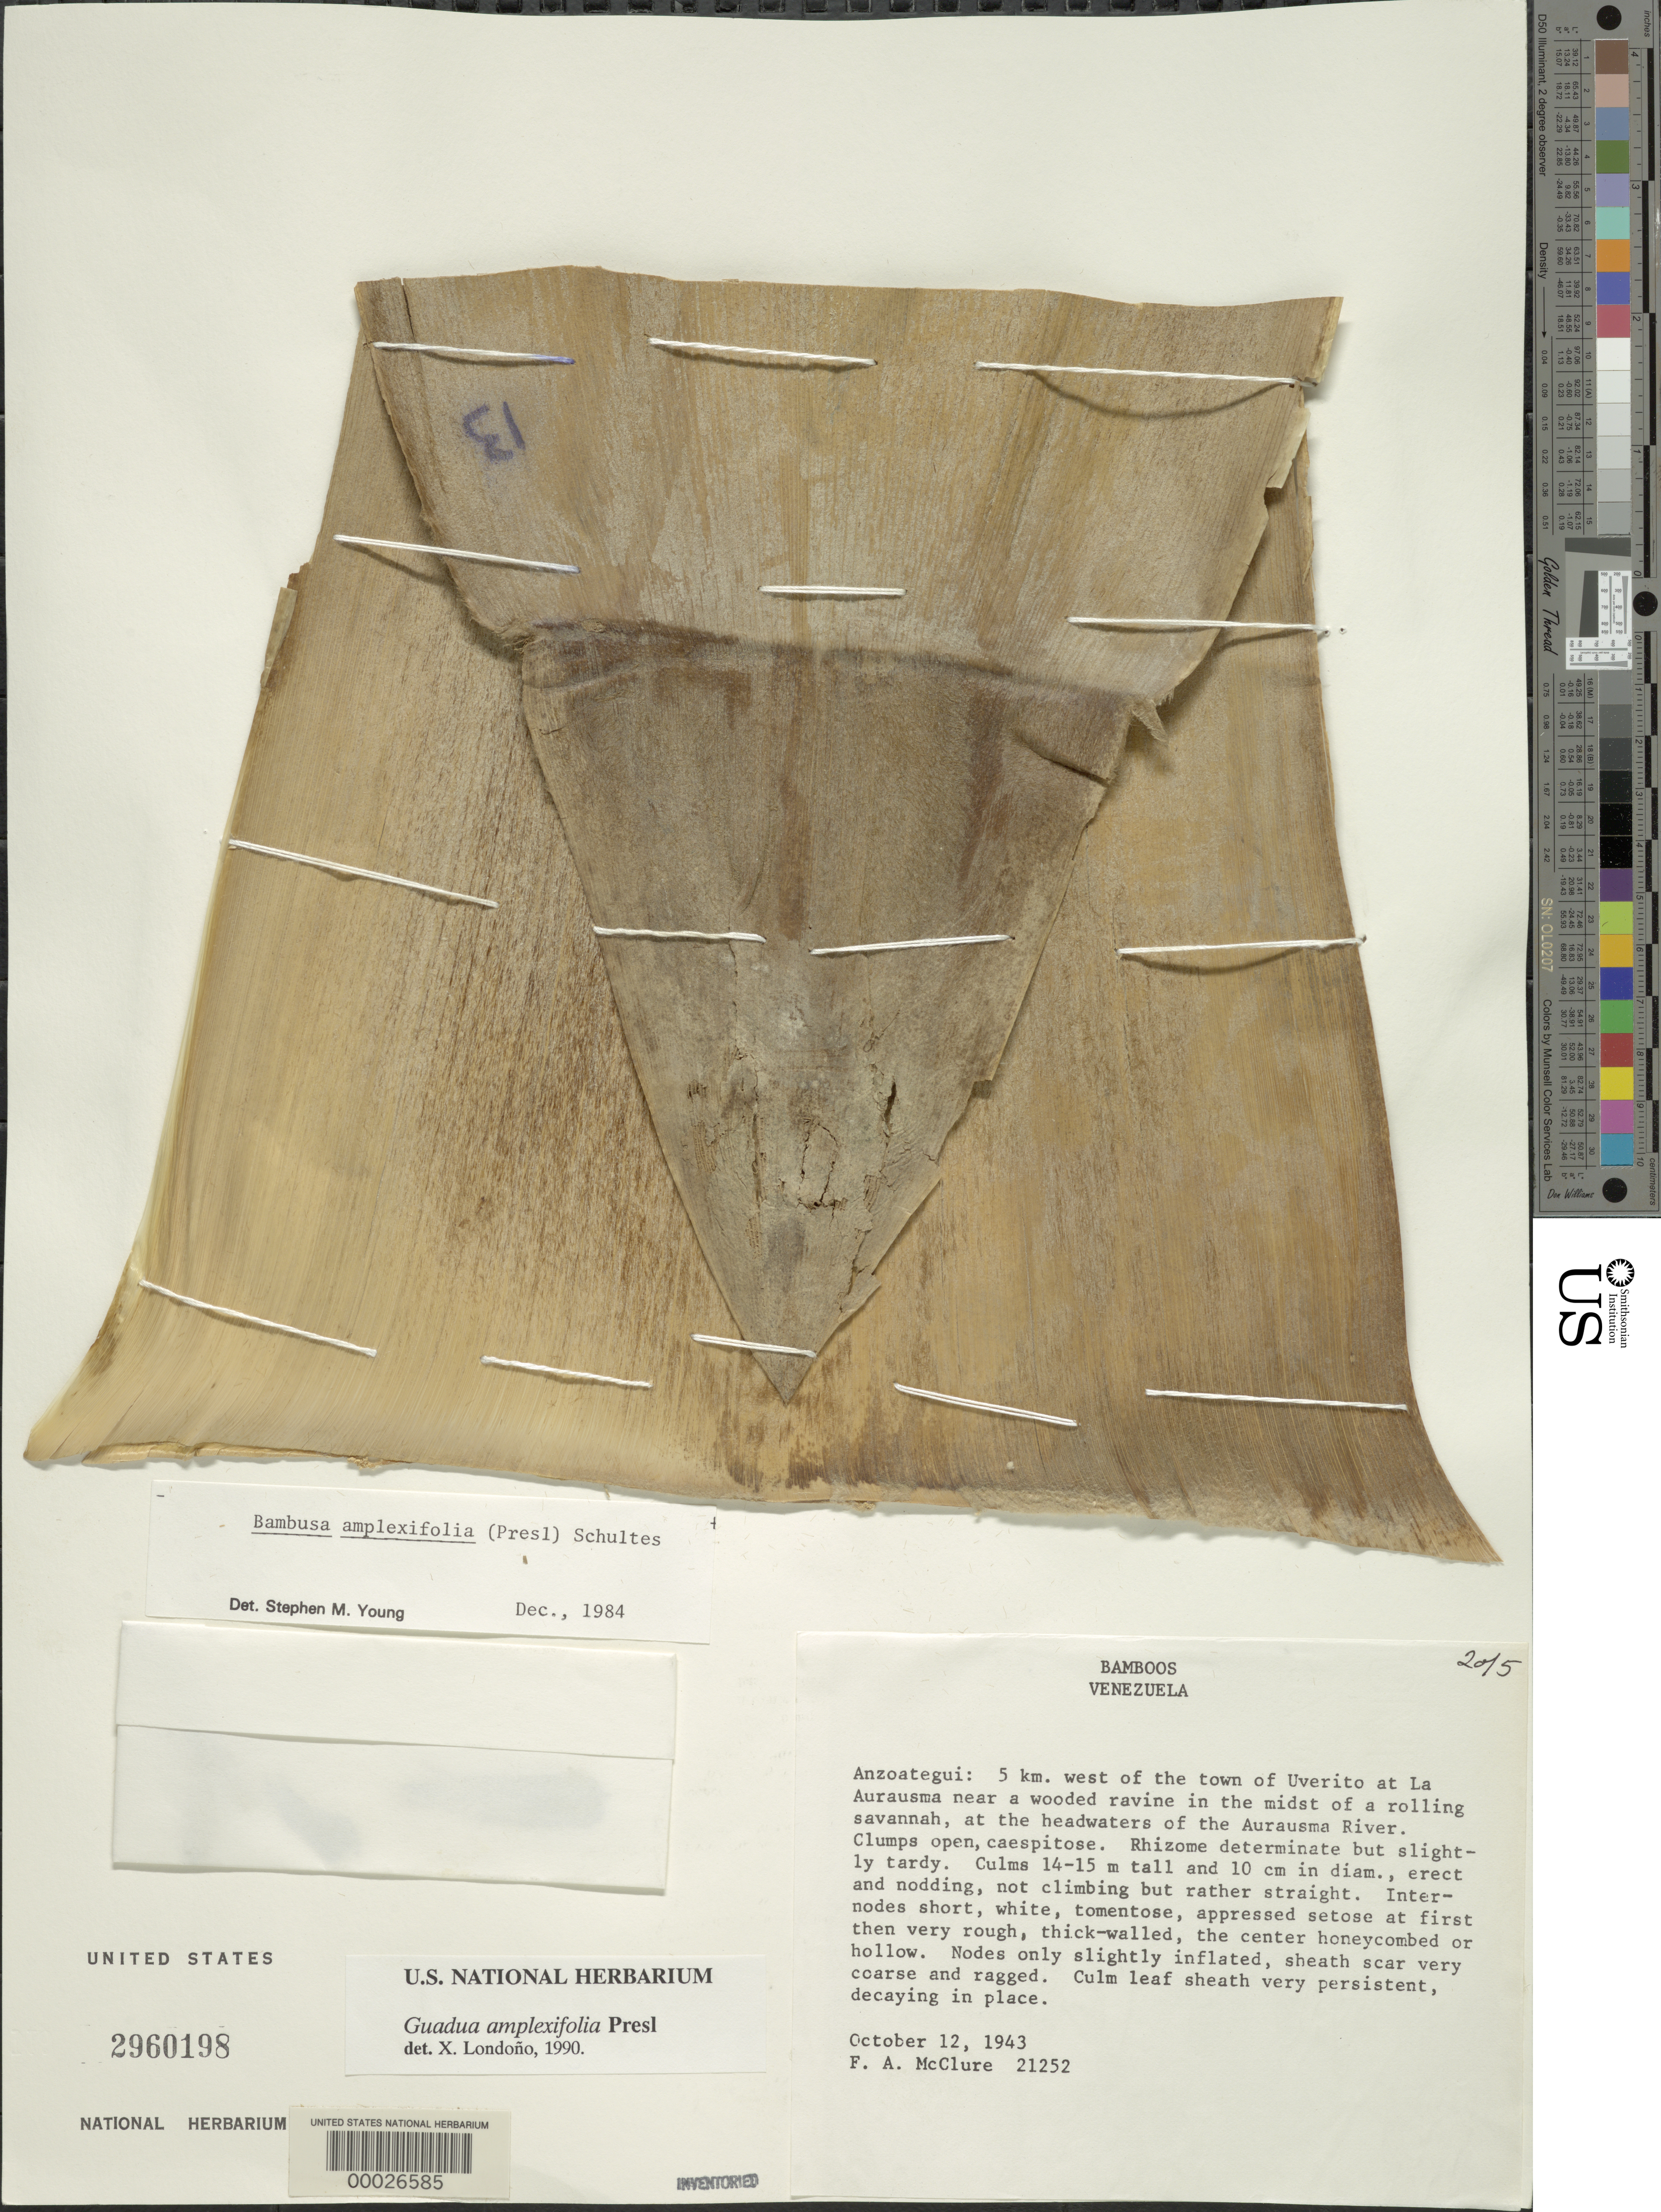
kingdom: Plantae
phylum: Tracheophyta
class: Liliopsida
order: Poales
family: Poaceae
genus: Guadua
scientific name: Guadua amplexifolia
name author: J. Presl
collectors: F. A. McClure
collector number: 21252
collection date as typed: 12 Oct 1943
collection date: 1943-10-12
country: Venezuela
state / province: Anzoategui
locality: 5 km w of the town of uverito at la aurausma near a wooded ravine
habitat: Near wooded ravine in midst of rolling savanna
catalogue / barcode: US 2960198